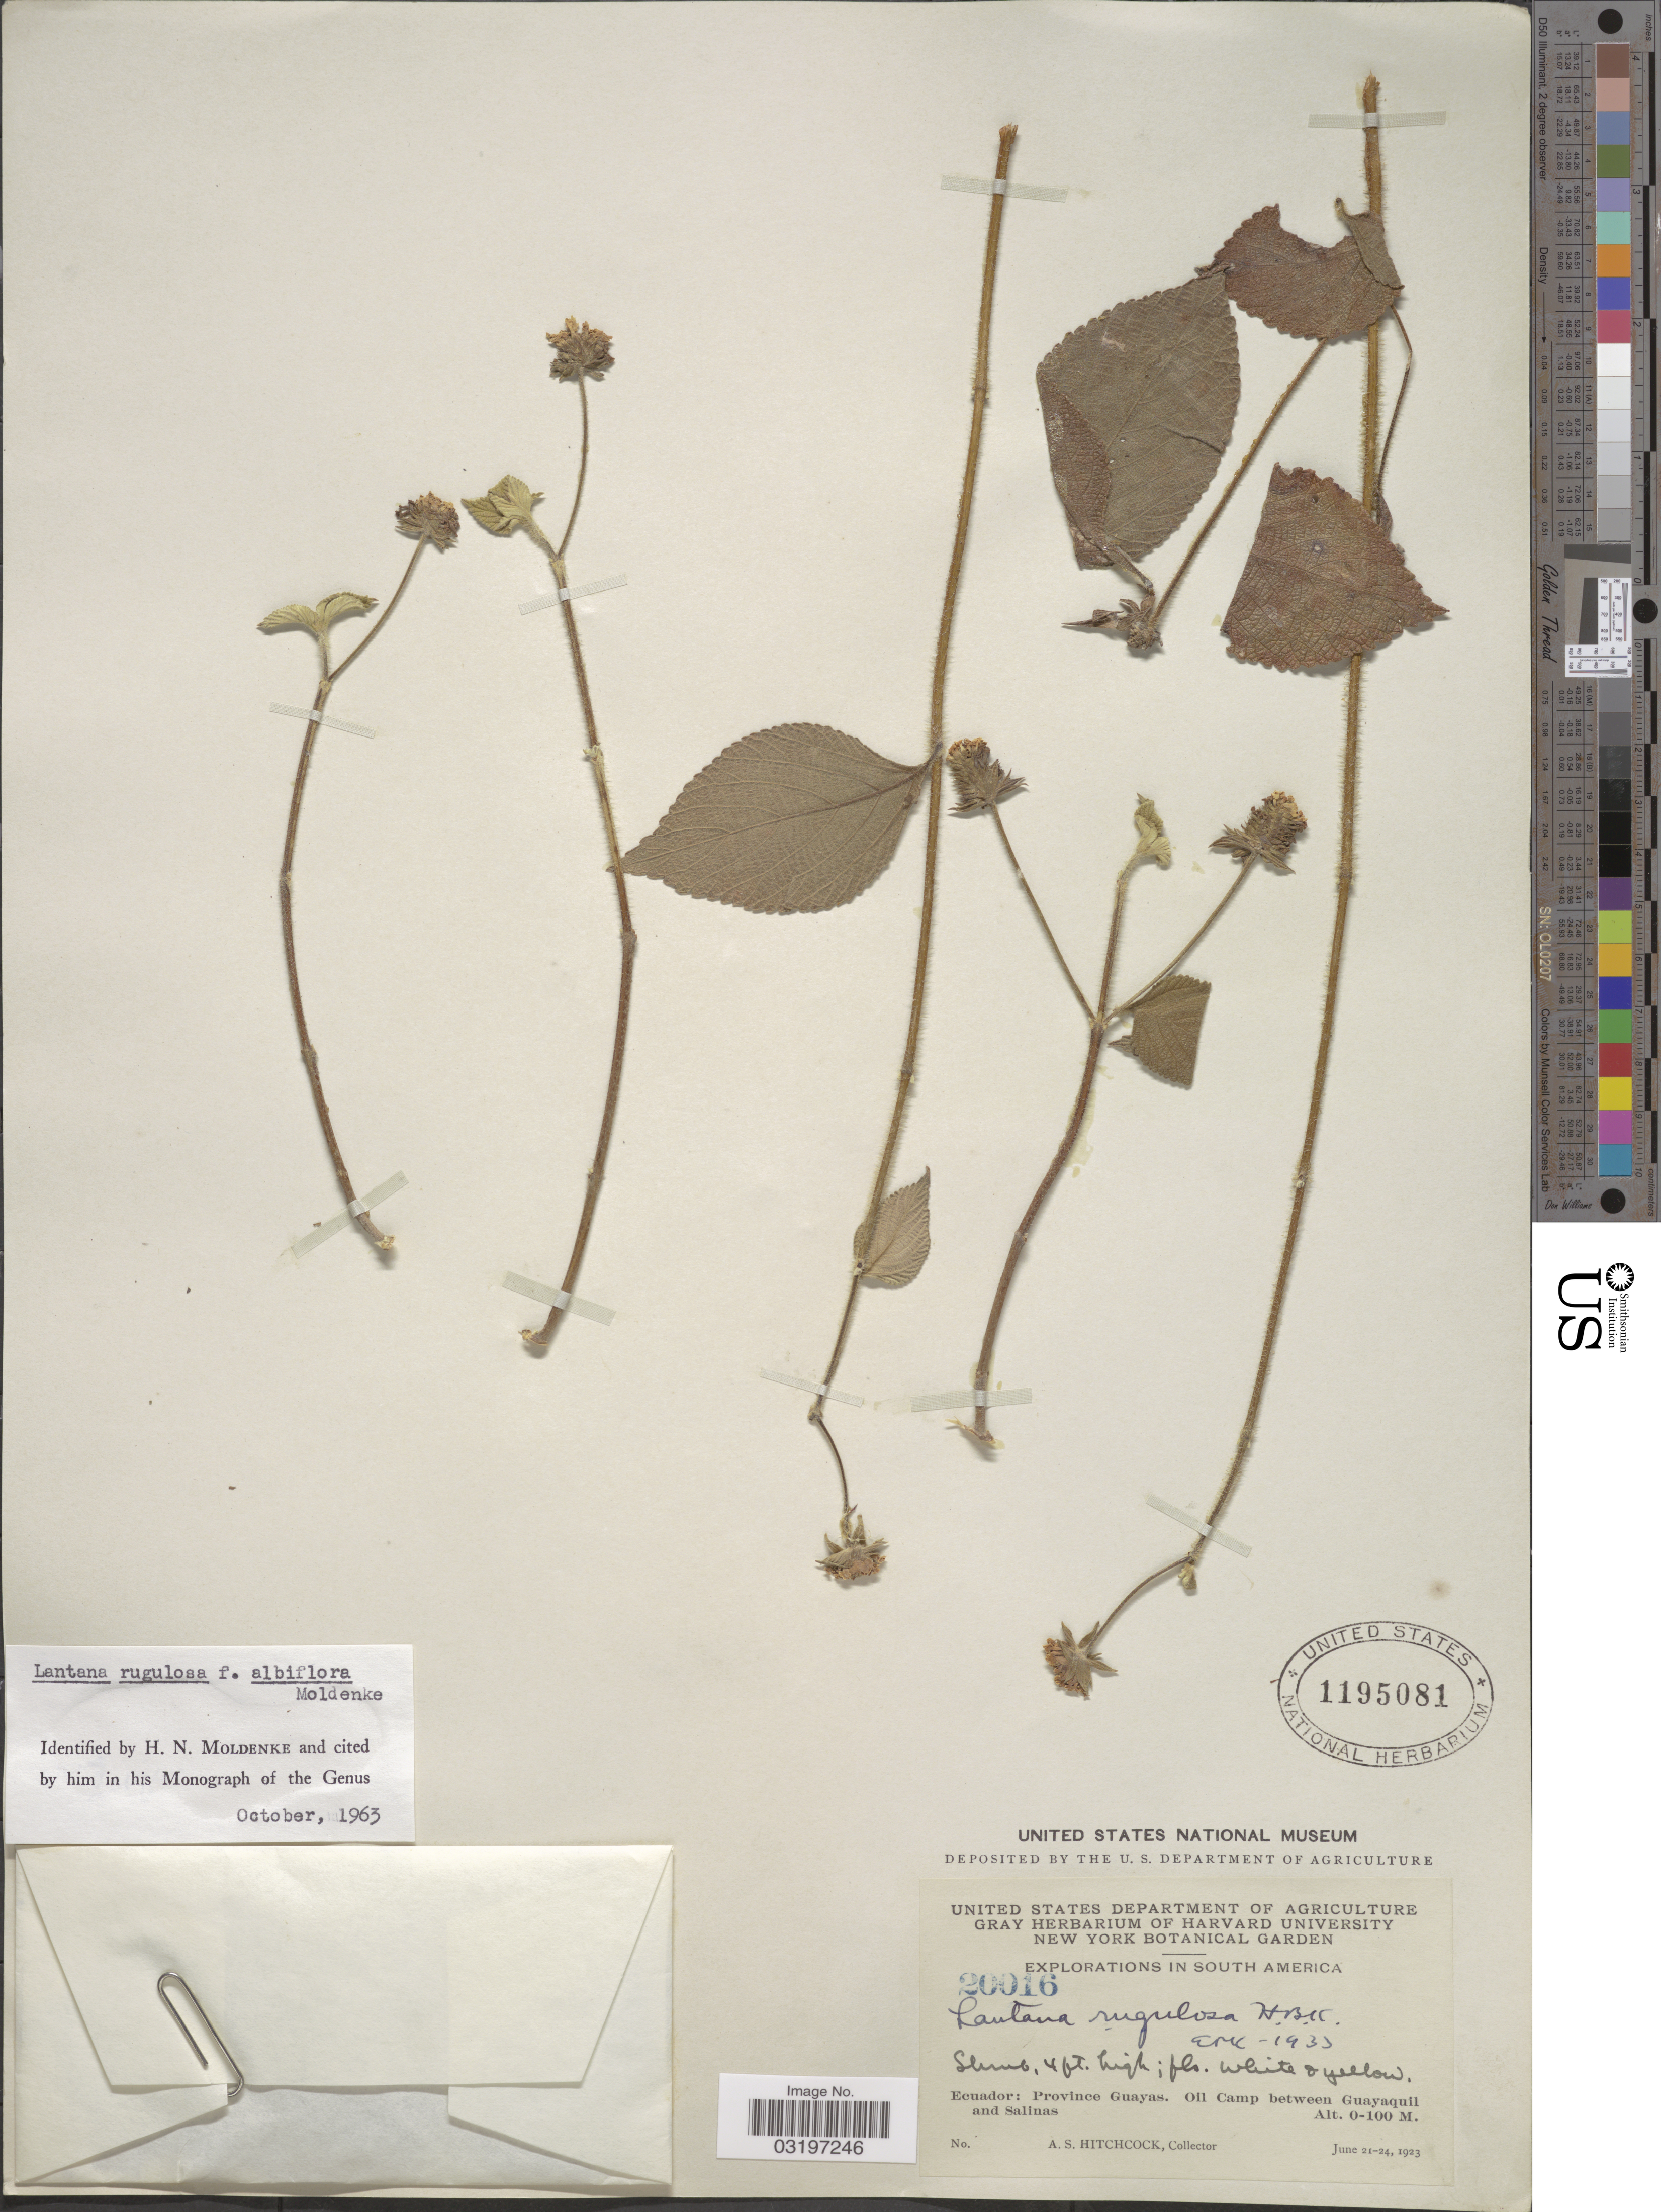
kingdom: Plantae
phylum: Tracheophyta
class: Magnoliopsida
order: Lamiales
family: Verbenaceae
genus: Lantana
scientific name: Lantana rugulosa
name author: Kunth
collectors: A. S. Hitchcock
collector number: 20016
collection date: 1923-06-21/1923-06-24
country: Ecuador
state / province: Guayas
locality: Oil Camp between Guayaquil and Salinas.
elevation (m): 0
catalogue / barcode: US 1195081